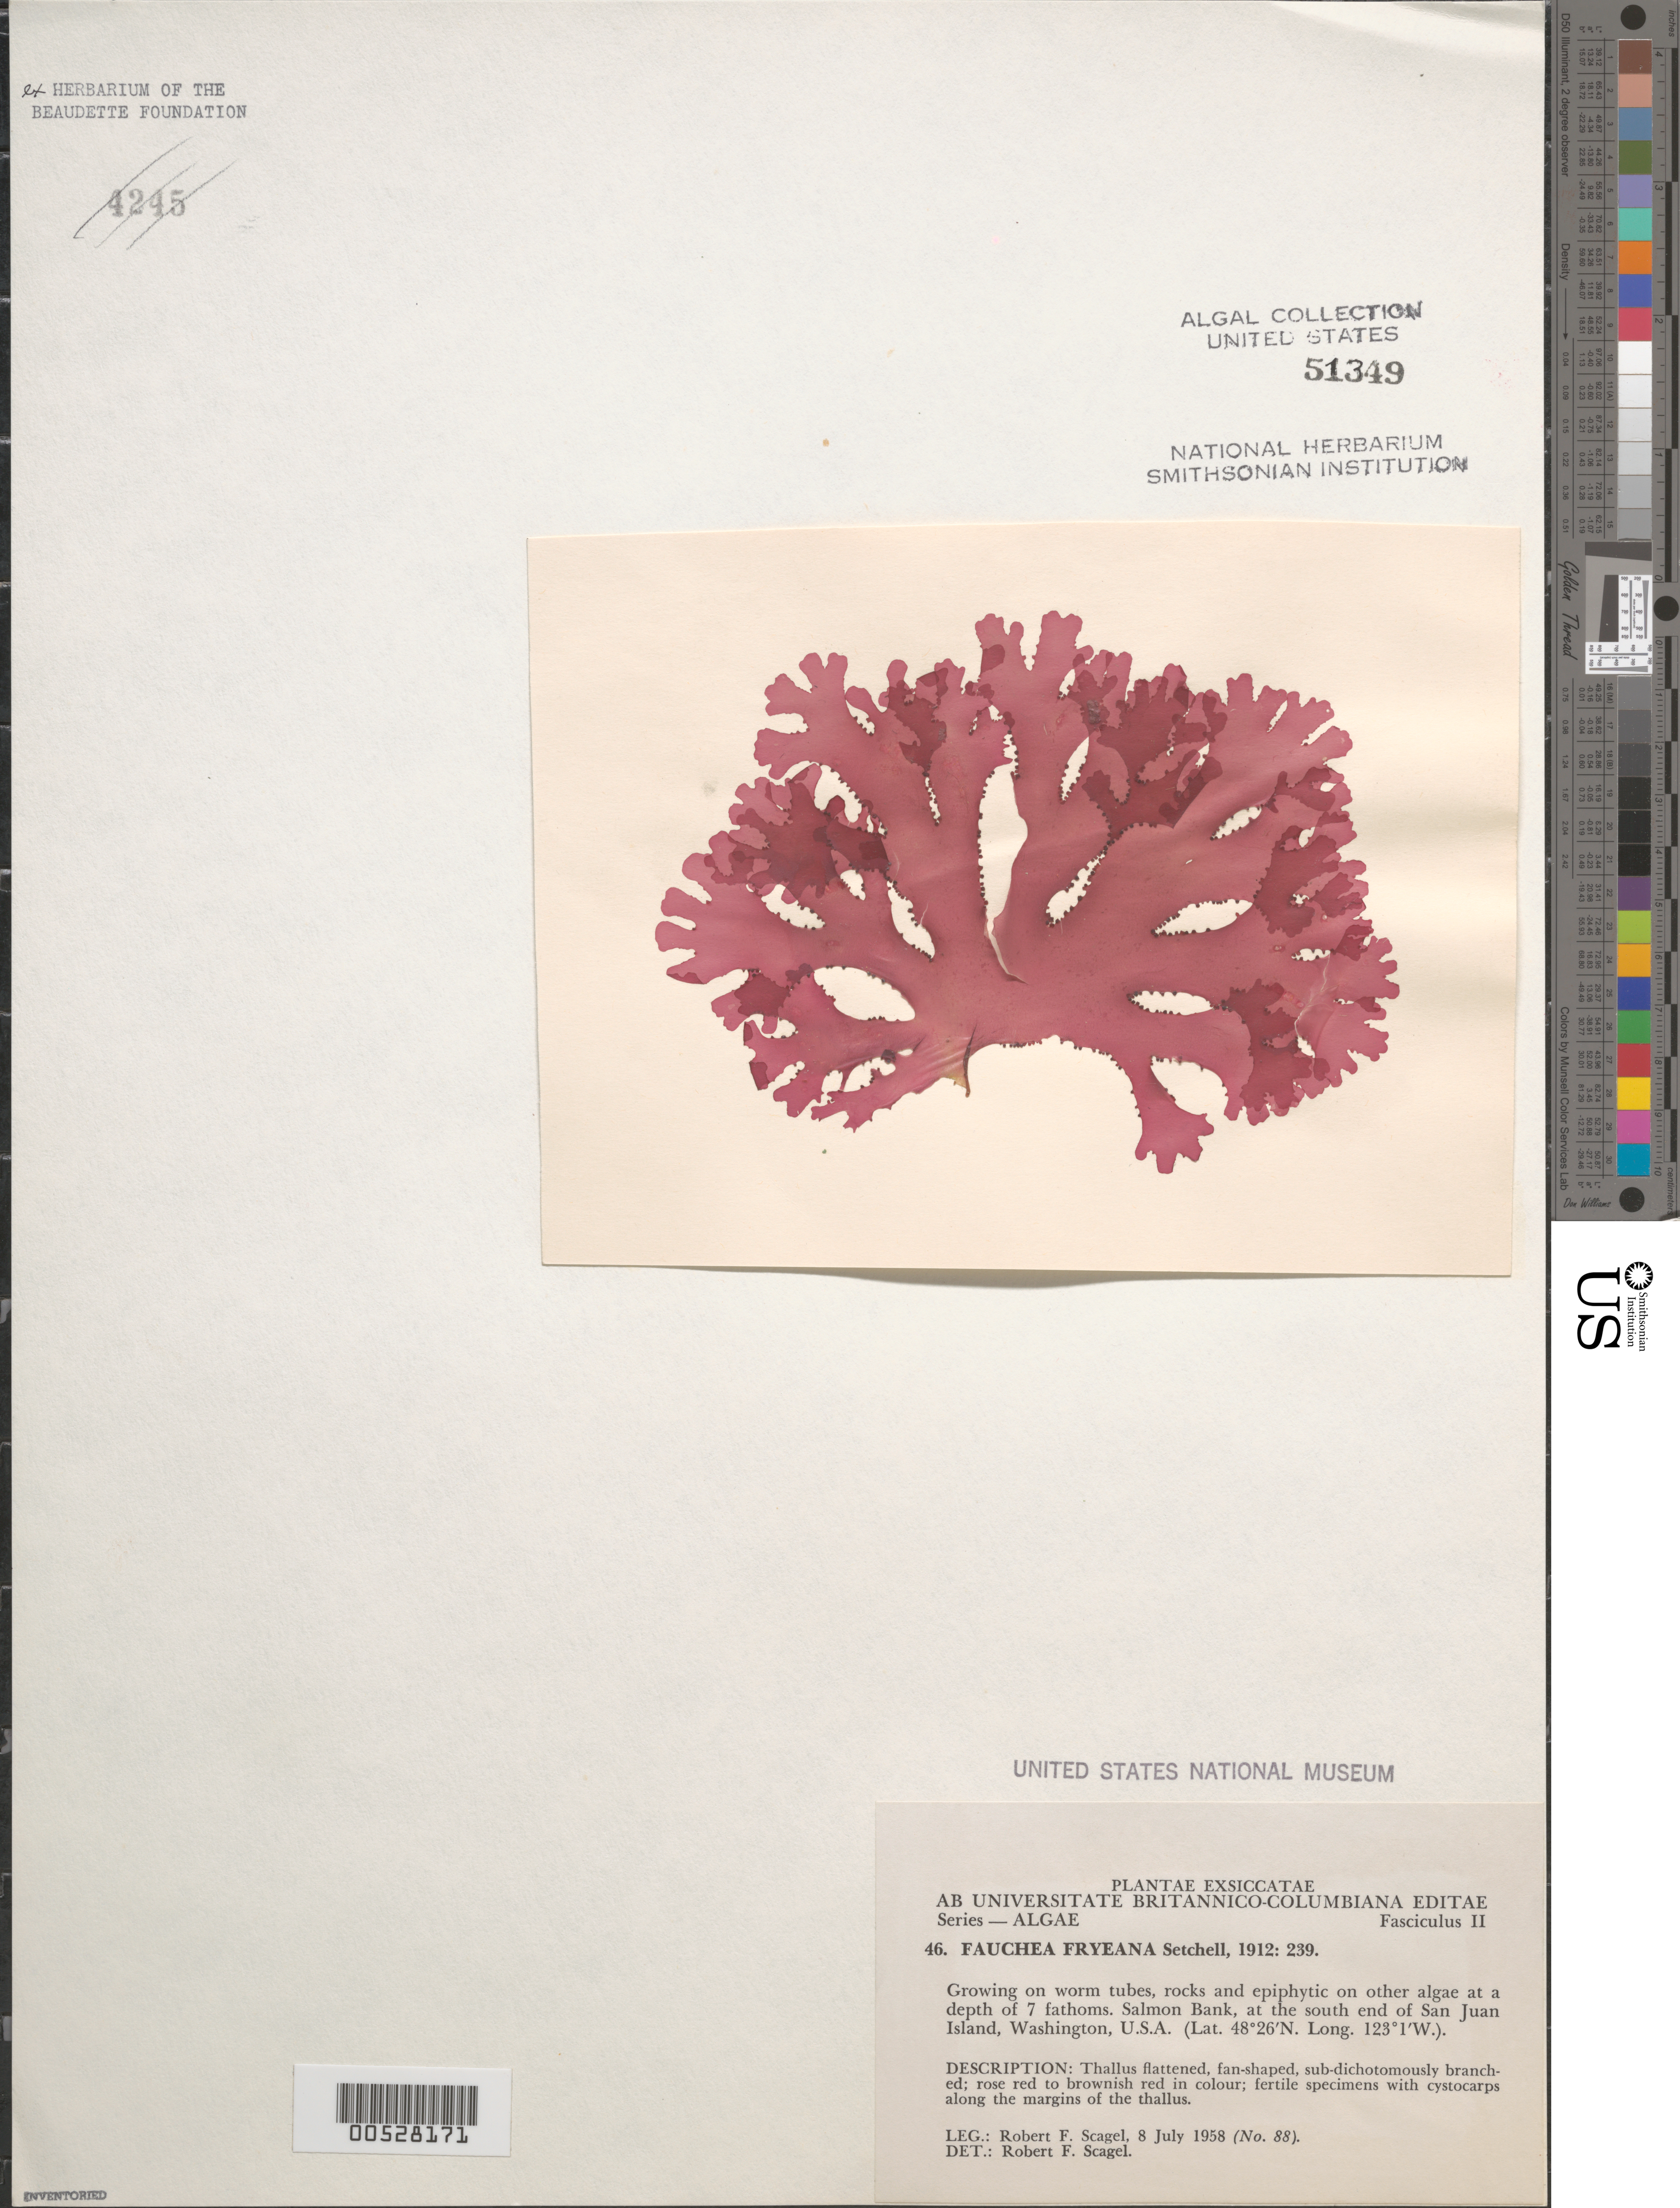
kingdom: Plantae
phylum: Rhodophyta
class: Florideophyceae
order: Rhodymeniales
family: Faucheaceae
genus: Gloiocladia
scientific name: Gloiocladia fryeana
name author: (Setchell) N. Sánchez & Rodríguez-Prieto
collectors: R. F. Scagel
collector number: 88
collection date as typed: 08 Jul 1958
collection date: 1958-07-08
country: United States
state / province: Washington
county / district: San Juan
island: San Juan Island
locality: Salmon Bank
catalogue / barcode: US 51349